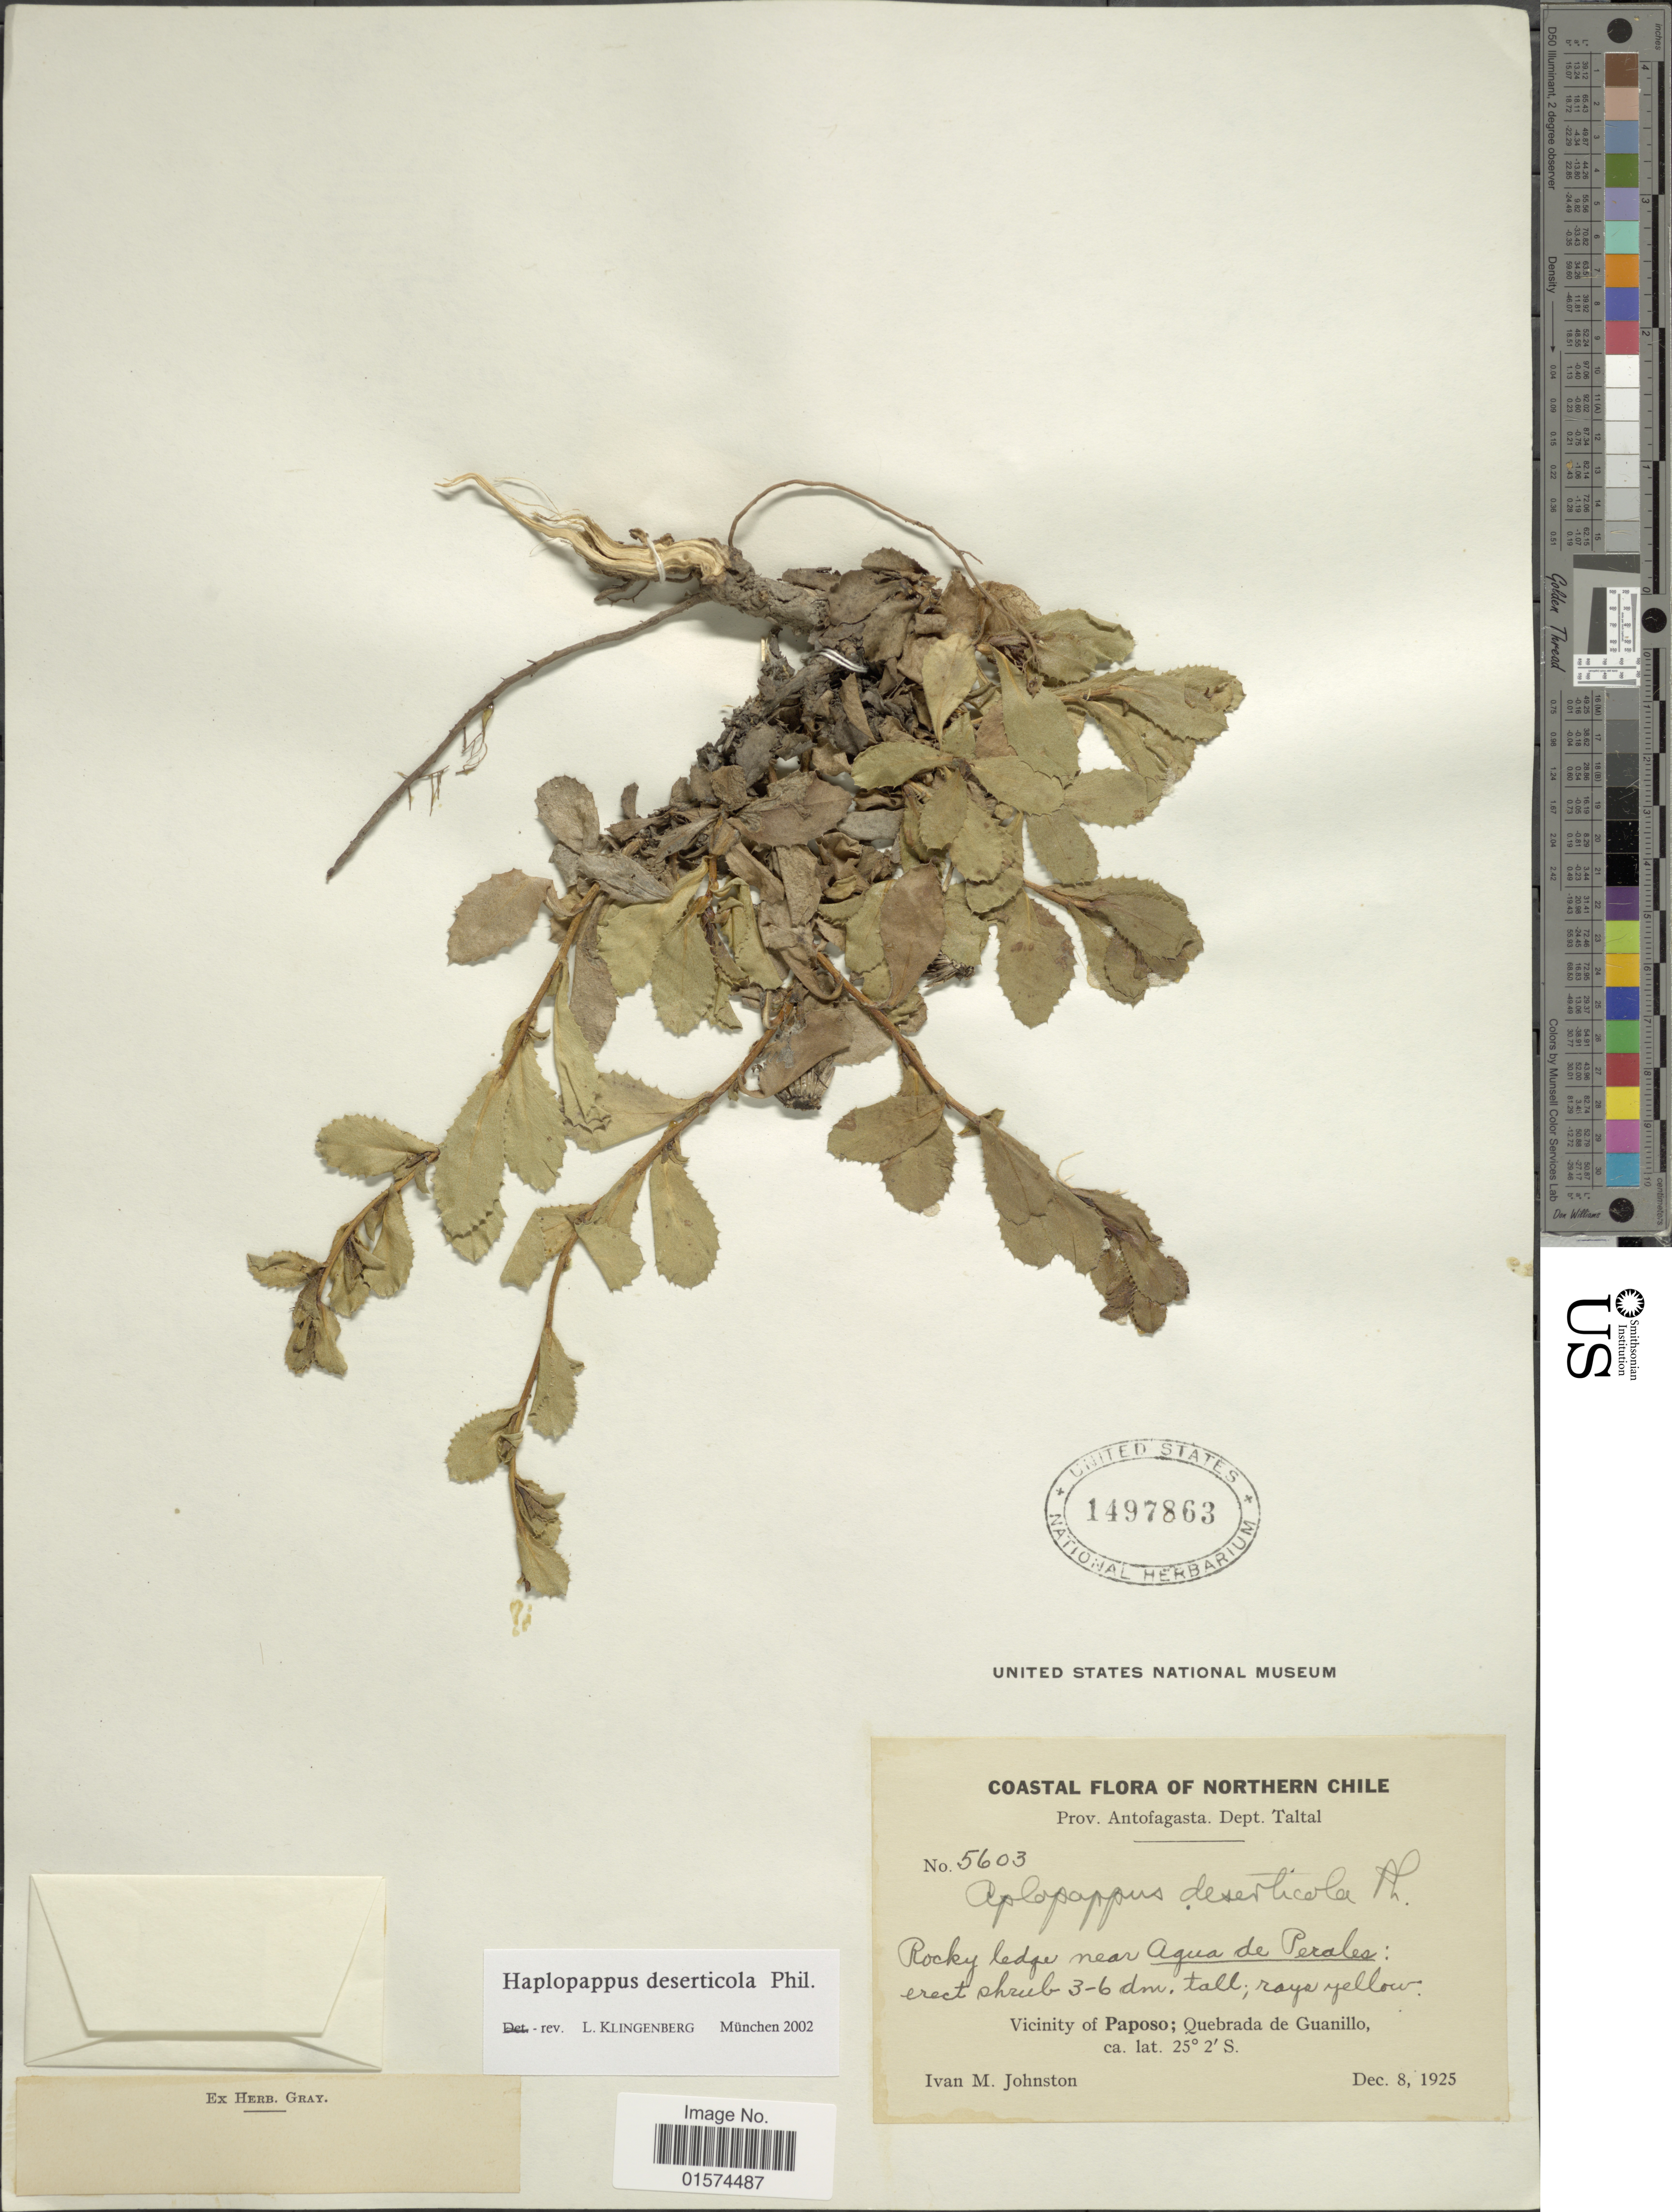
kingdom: Plantae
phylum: Tracheophyta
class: Magnoliopsida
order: Asterales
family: Asteraceae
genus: Haplopappus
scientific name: Haplopappus deserticolus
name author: Phil.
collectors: I.M. Johnston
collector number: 5603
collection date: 1925-12-08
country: Chile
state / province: Antofagasta (II)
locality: Coastal Flora of Northern Chile, Dept. Taltal, Vicinity of Paposo; Quebrada de Guanillo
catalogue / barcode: US 1497863